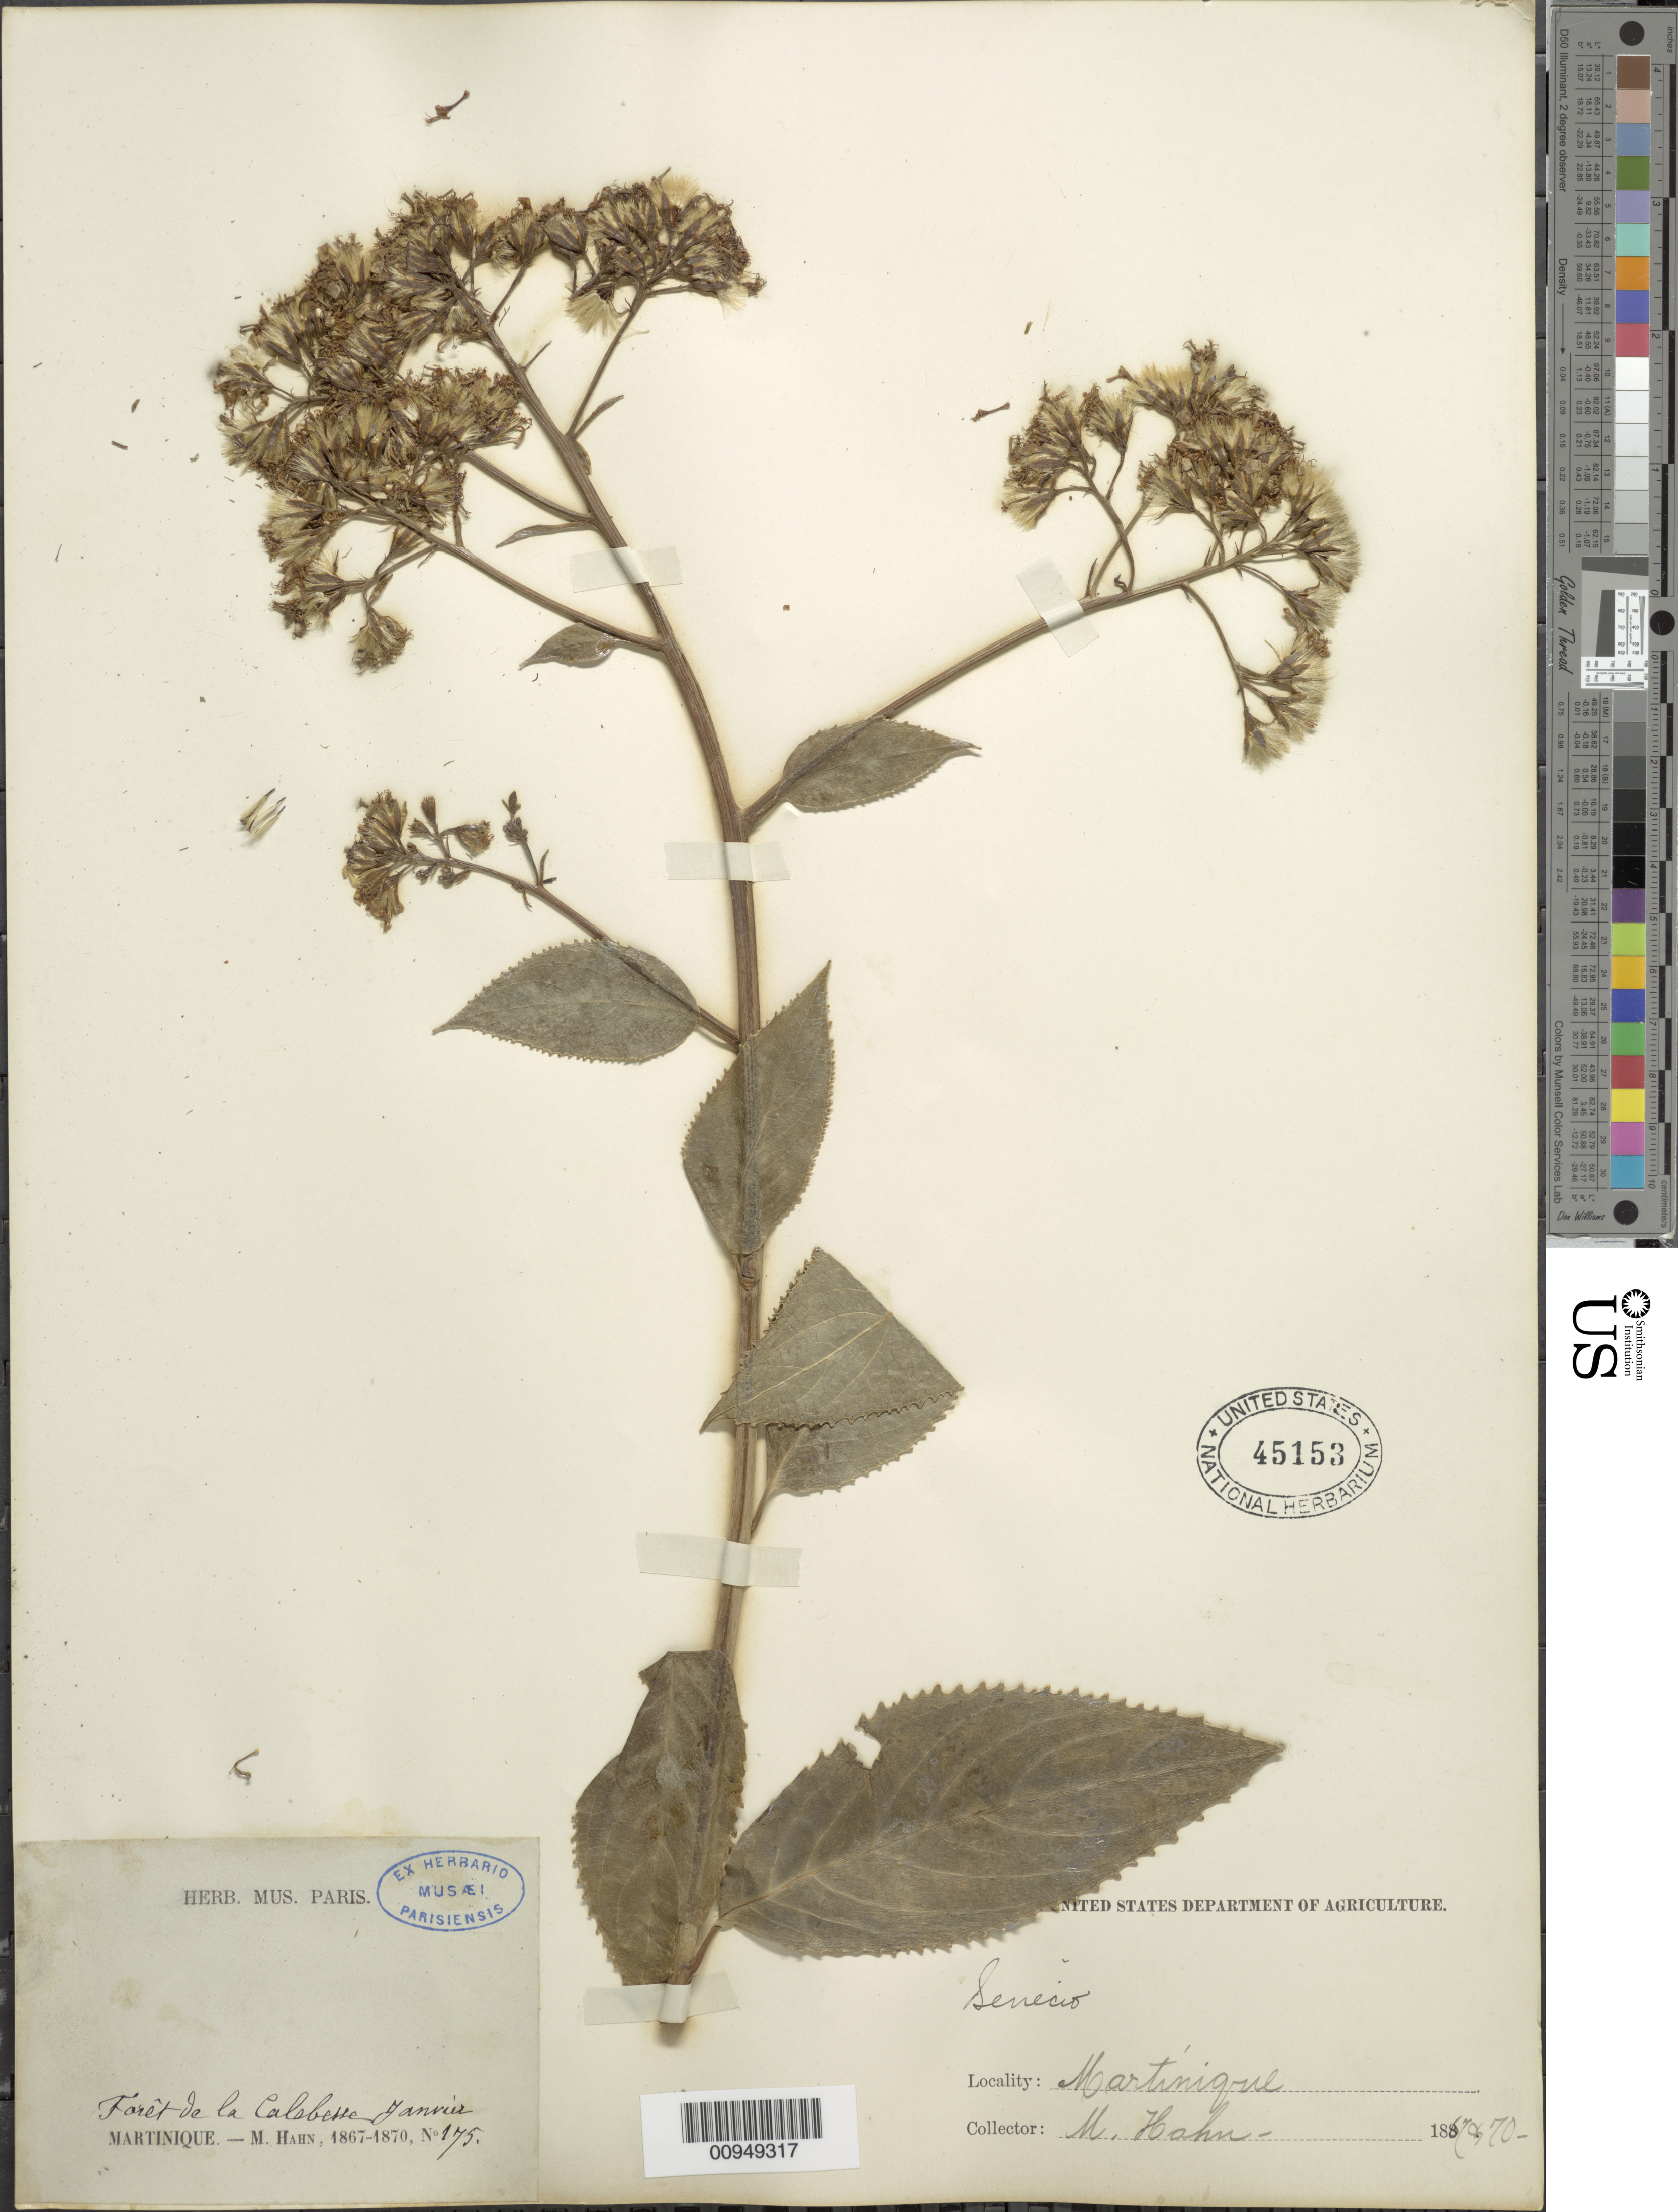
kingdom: Plantae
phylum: Tracheophyta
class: Magnoliopsida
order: Asterales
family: Asteraceae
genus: Senecio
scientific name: Senecio lucidus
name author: (Sw.) DC.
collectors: M. Hahn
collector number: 175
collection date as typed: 1867 to -- --- 1870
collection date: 1867/1870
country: Martinique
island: Martinique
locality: Forêt de la Calabesse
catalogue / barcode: US 45153